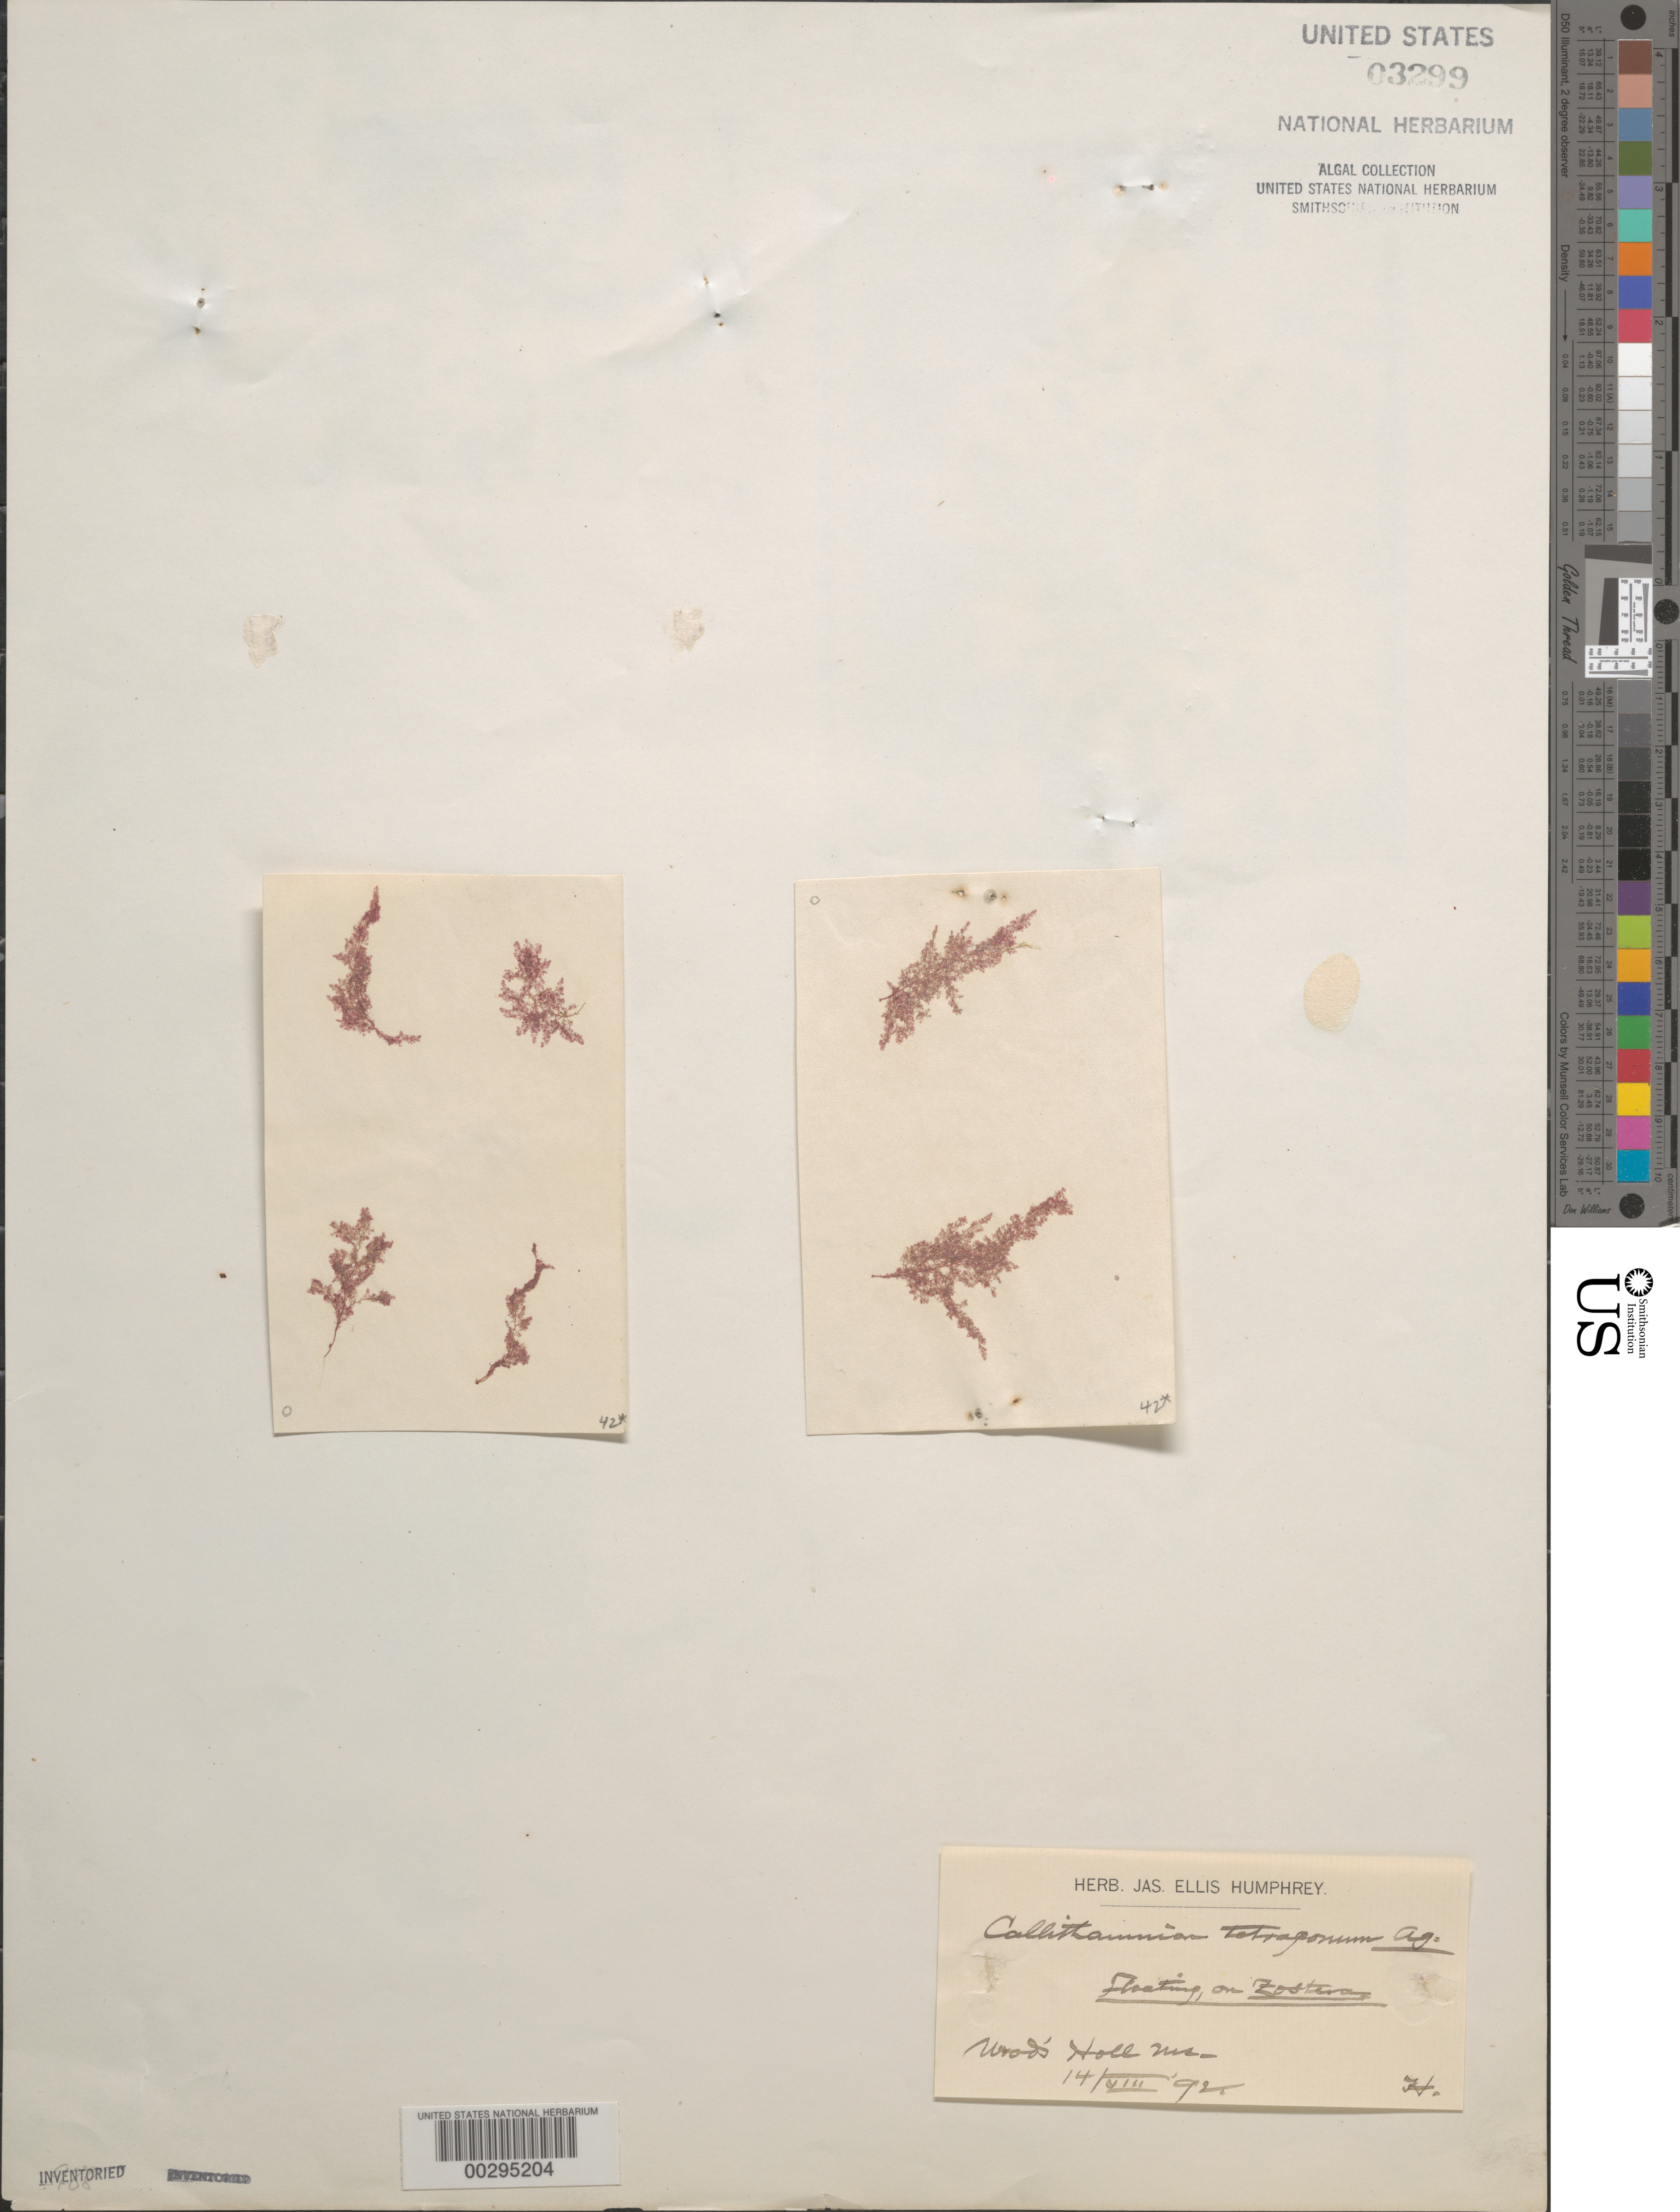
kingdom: Plantae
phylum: Rhodophyta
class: Florideophyceae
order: Ceramiales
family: Callithamniaceae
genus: Callithamnion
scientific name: Callithamnion tetragonum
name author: (With.) S.F. Gray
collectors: J. Humphrey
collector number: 42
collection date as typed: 14 Aug 1892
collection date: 1892-08-14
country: United States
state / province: Massachusetts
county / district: Barnstable County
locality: Woods Hole (Wood's Holl)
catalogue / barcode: US 3299